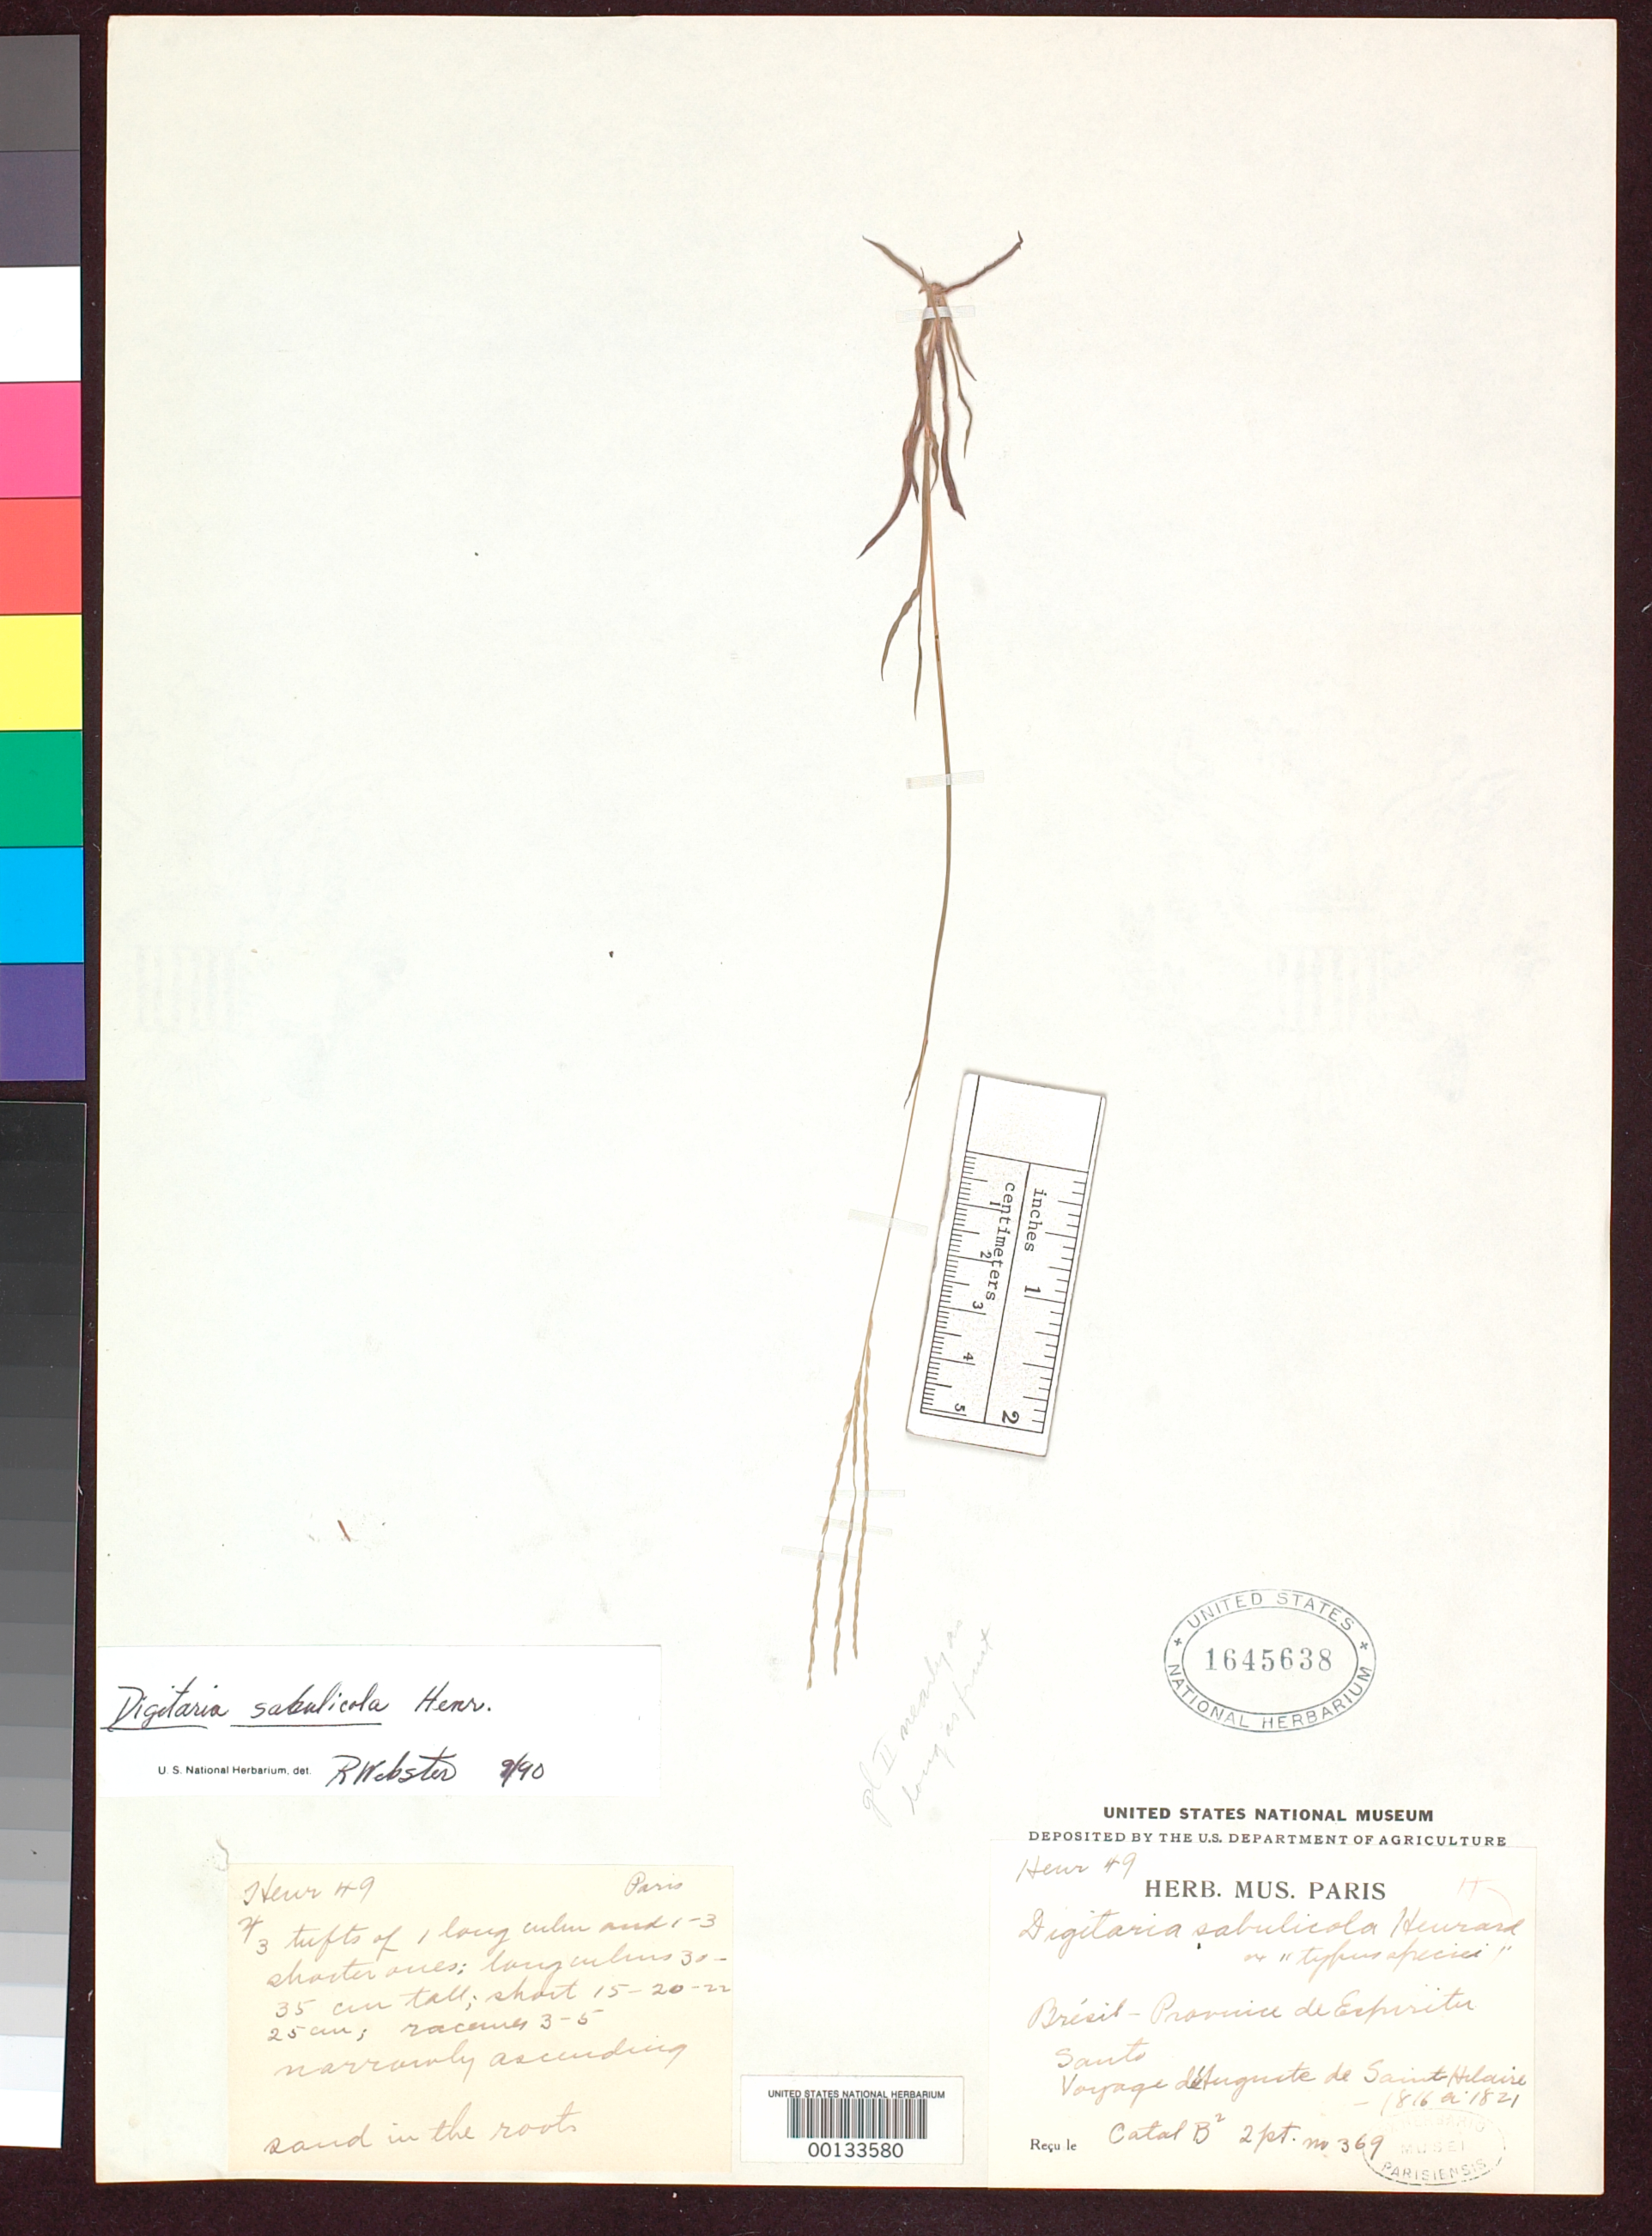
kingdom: Plantae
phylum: Tracheophyta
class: Liliopsida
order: Poales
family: Poaceae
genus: Digitaria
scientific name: Digitaria sabulicola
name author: Henr.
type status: Isotype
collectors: A. F. C. P. de Saint-Hilaire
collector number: Catal. B2, 2me Part No. 369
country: Brazil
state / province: Espírito Santo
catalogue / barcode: US 1645638